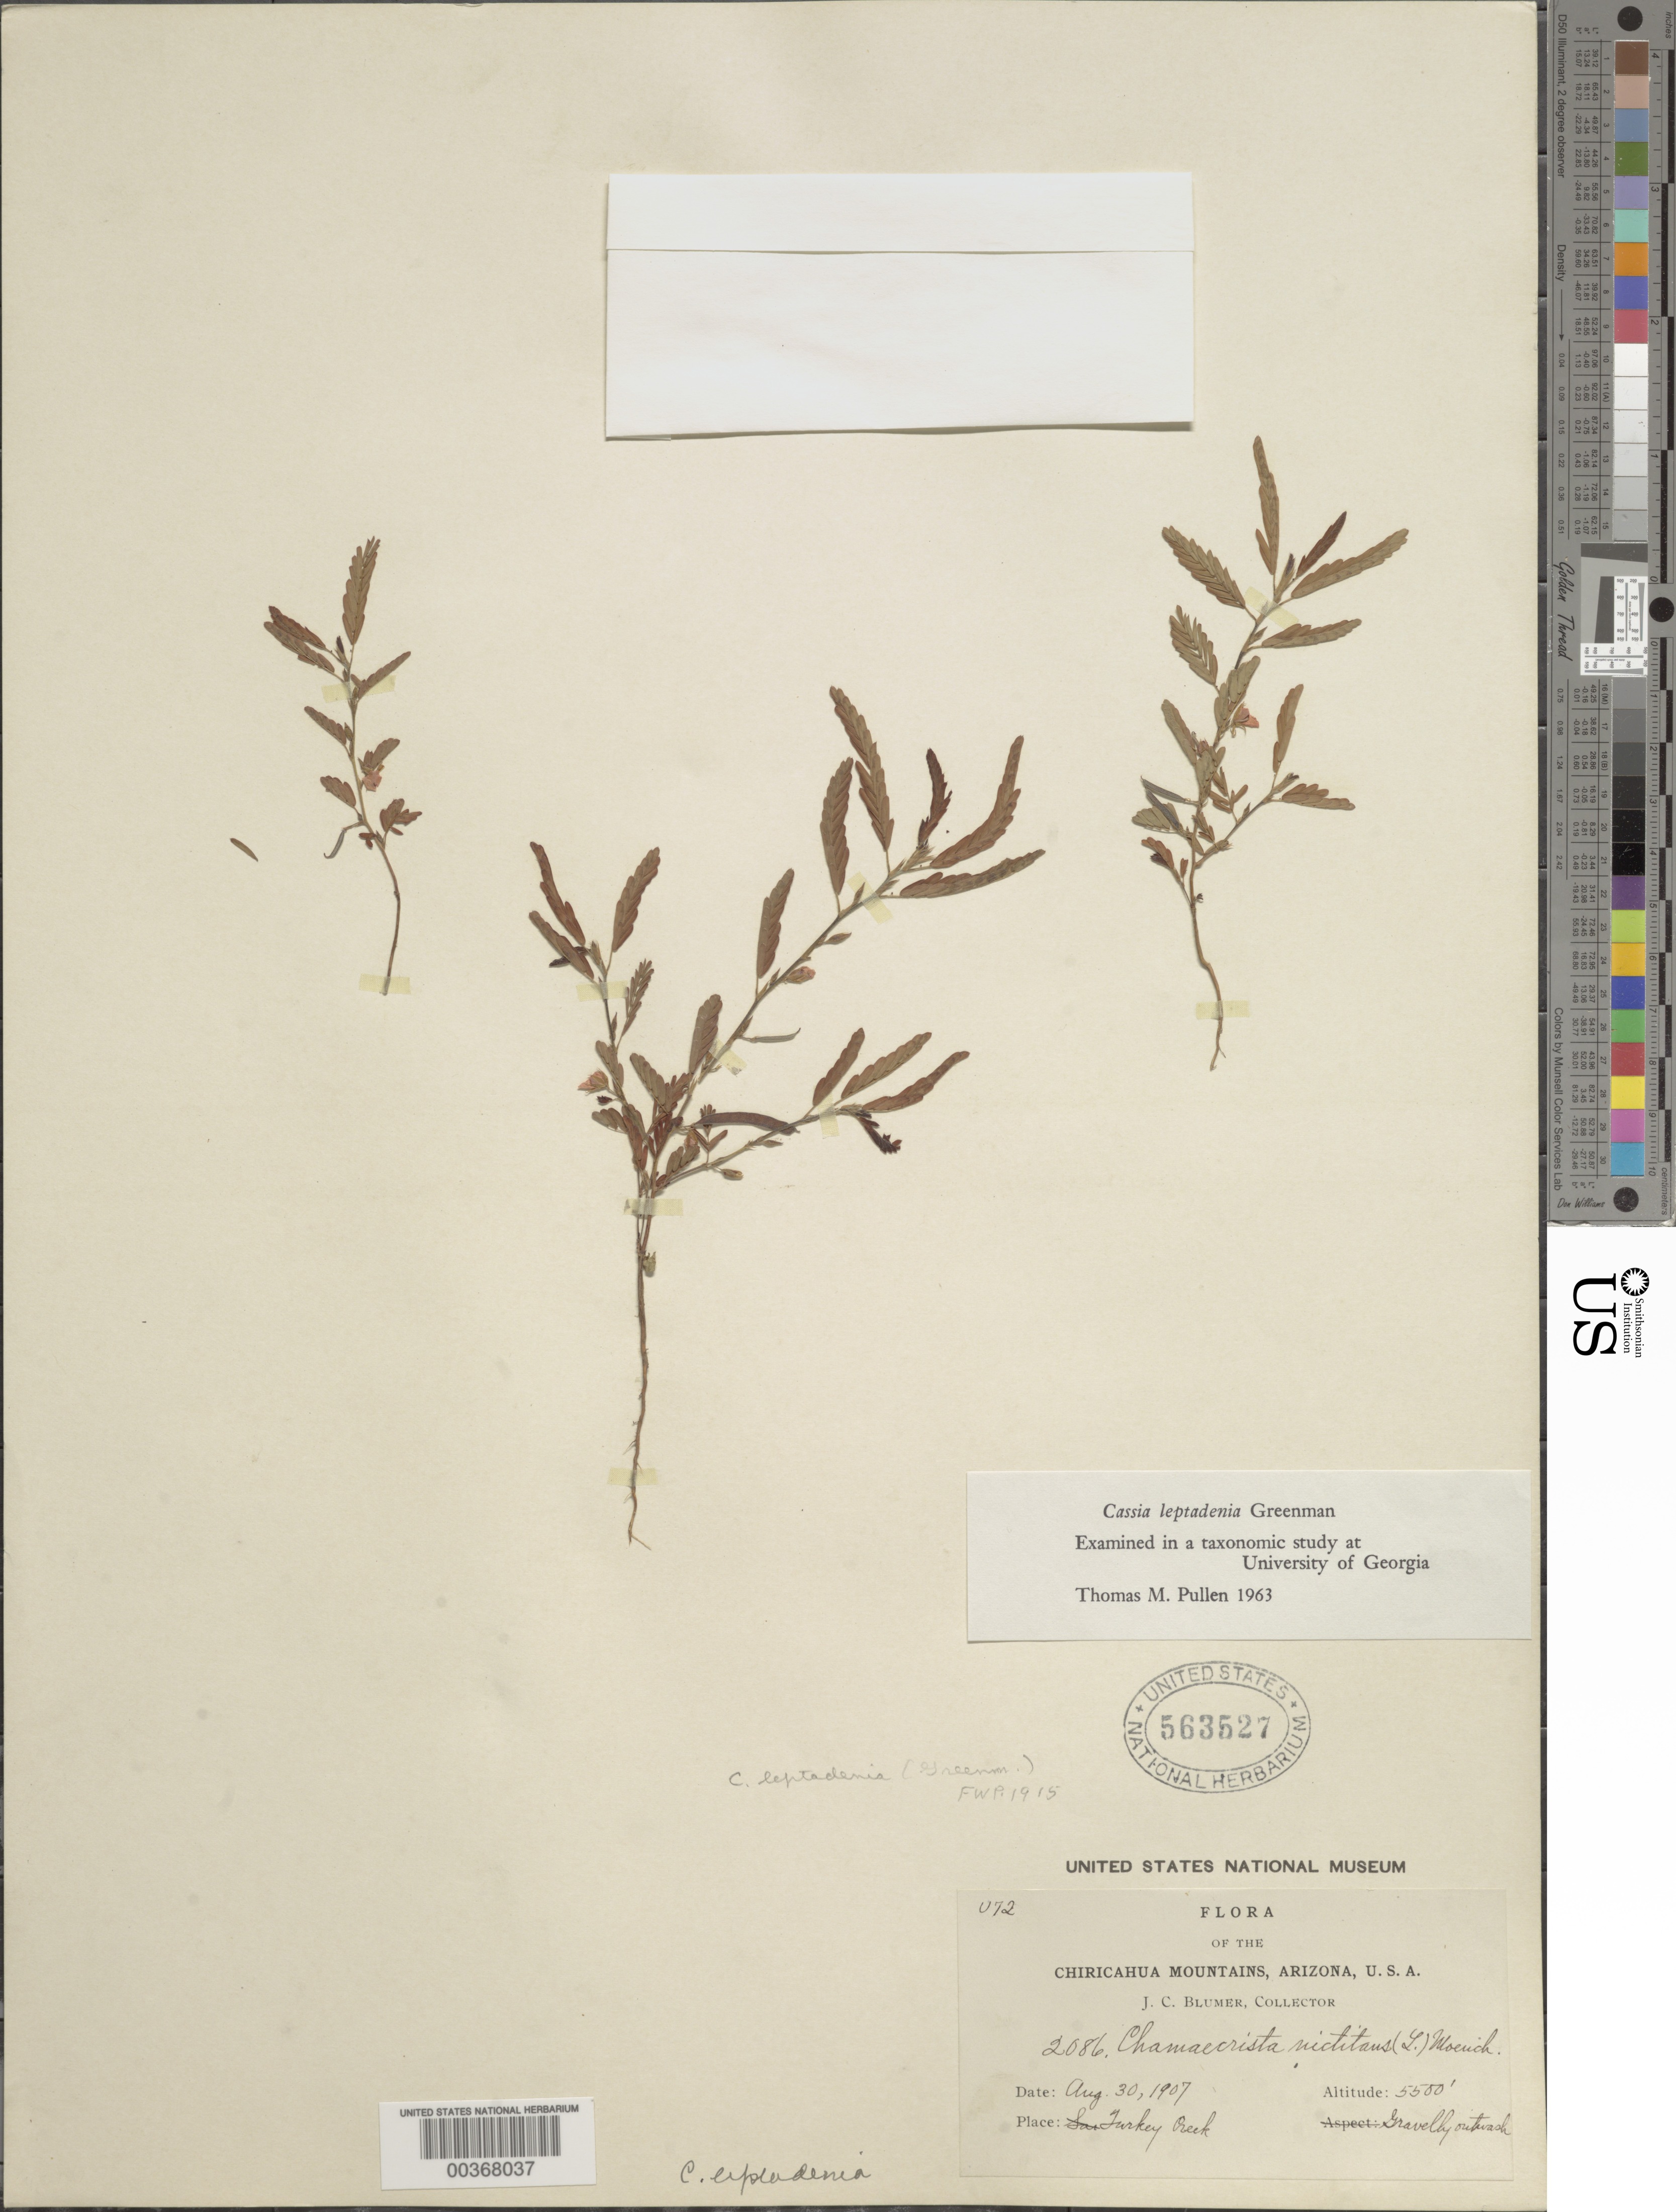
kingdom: Plantae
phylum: Tracheophyta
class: Magnoliopsida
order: Fabales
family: Fabaceae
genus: Chamaecrista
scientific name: Chamaecrista nictitans var. mensalis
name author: (Greenm.) H.S. Irwin & Barneby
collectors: J. C. Blumer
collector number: U72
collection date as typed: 30 Aug 1907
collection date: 1907-08-30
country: United States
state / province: Arizona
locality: Chiricahua mountains, turkey creek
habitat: Gravelly outwash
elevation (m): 1676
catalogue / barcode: US 563527